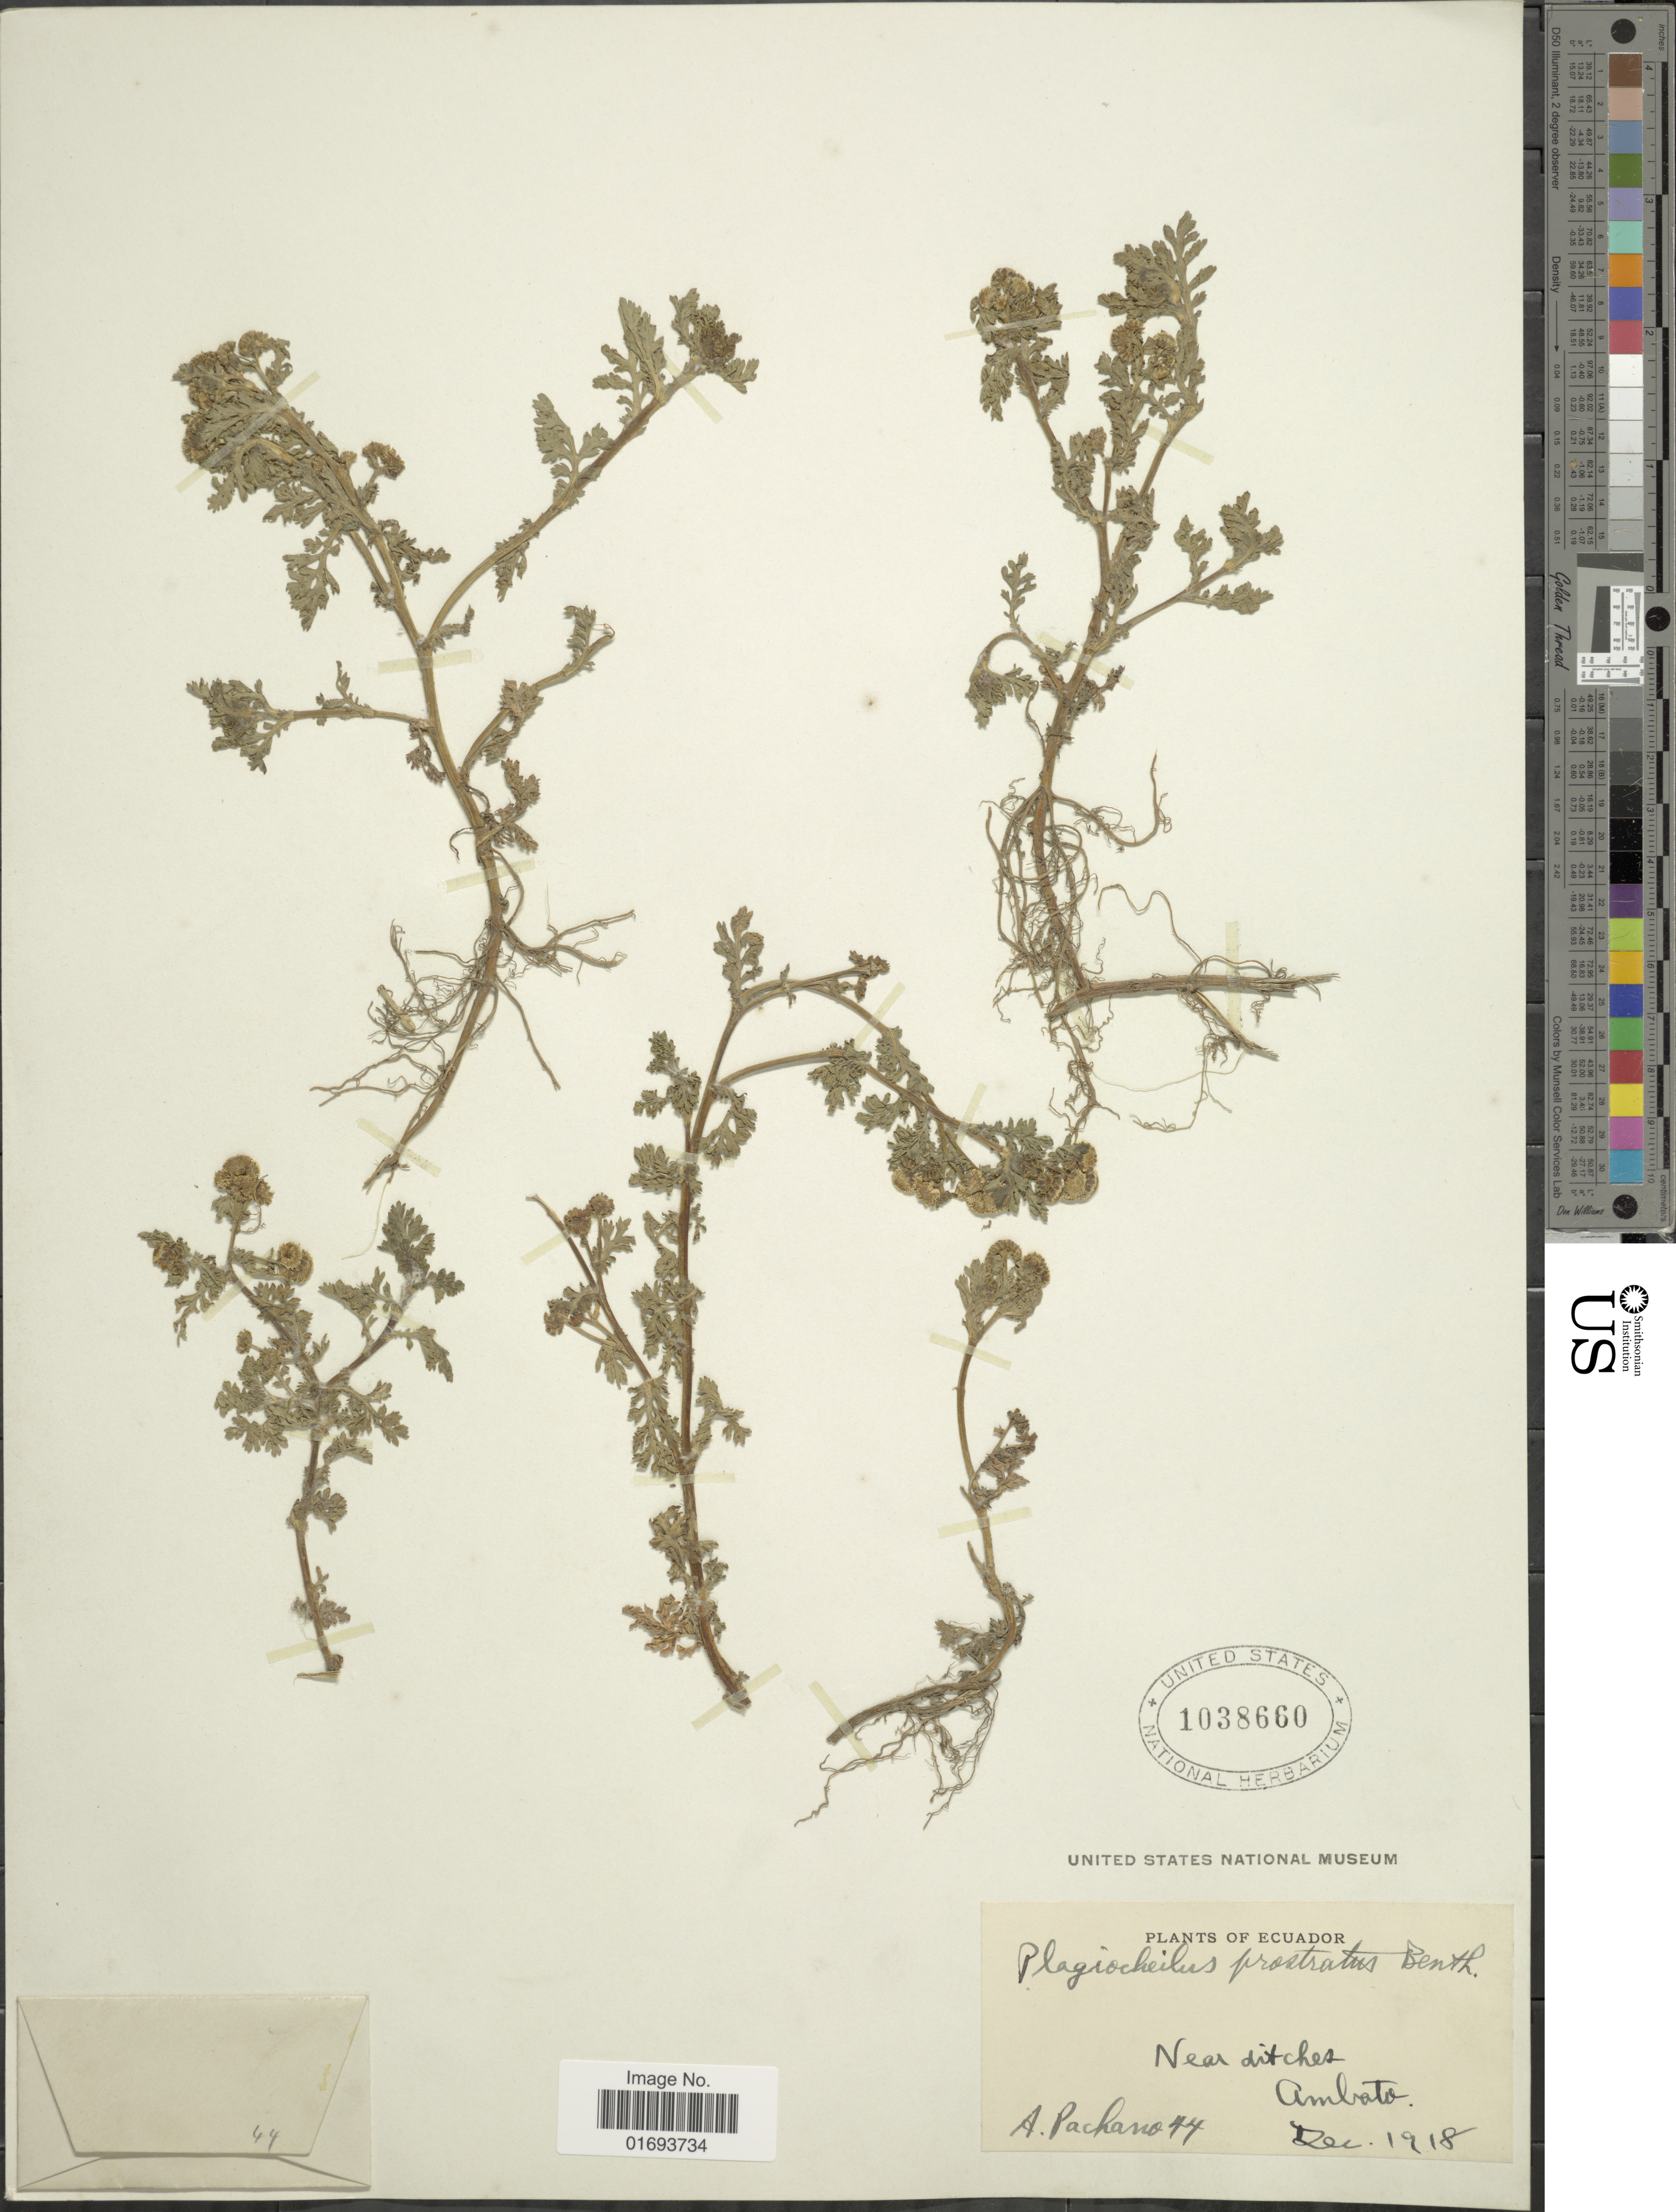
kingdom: Plantae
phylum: Tracheophyta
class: Magnoliopsida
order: Asterales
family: Asteraceae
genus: Plagiocheilus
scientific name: Plagiocheilus prostratus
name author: Benth.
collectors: A. Pachano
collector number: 44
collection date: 1918-12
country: Ecuador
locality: Near ditches, Ambato, Ecuador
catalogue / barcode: US 1038660